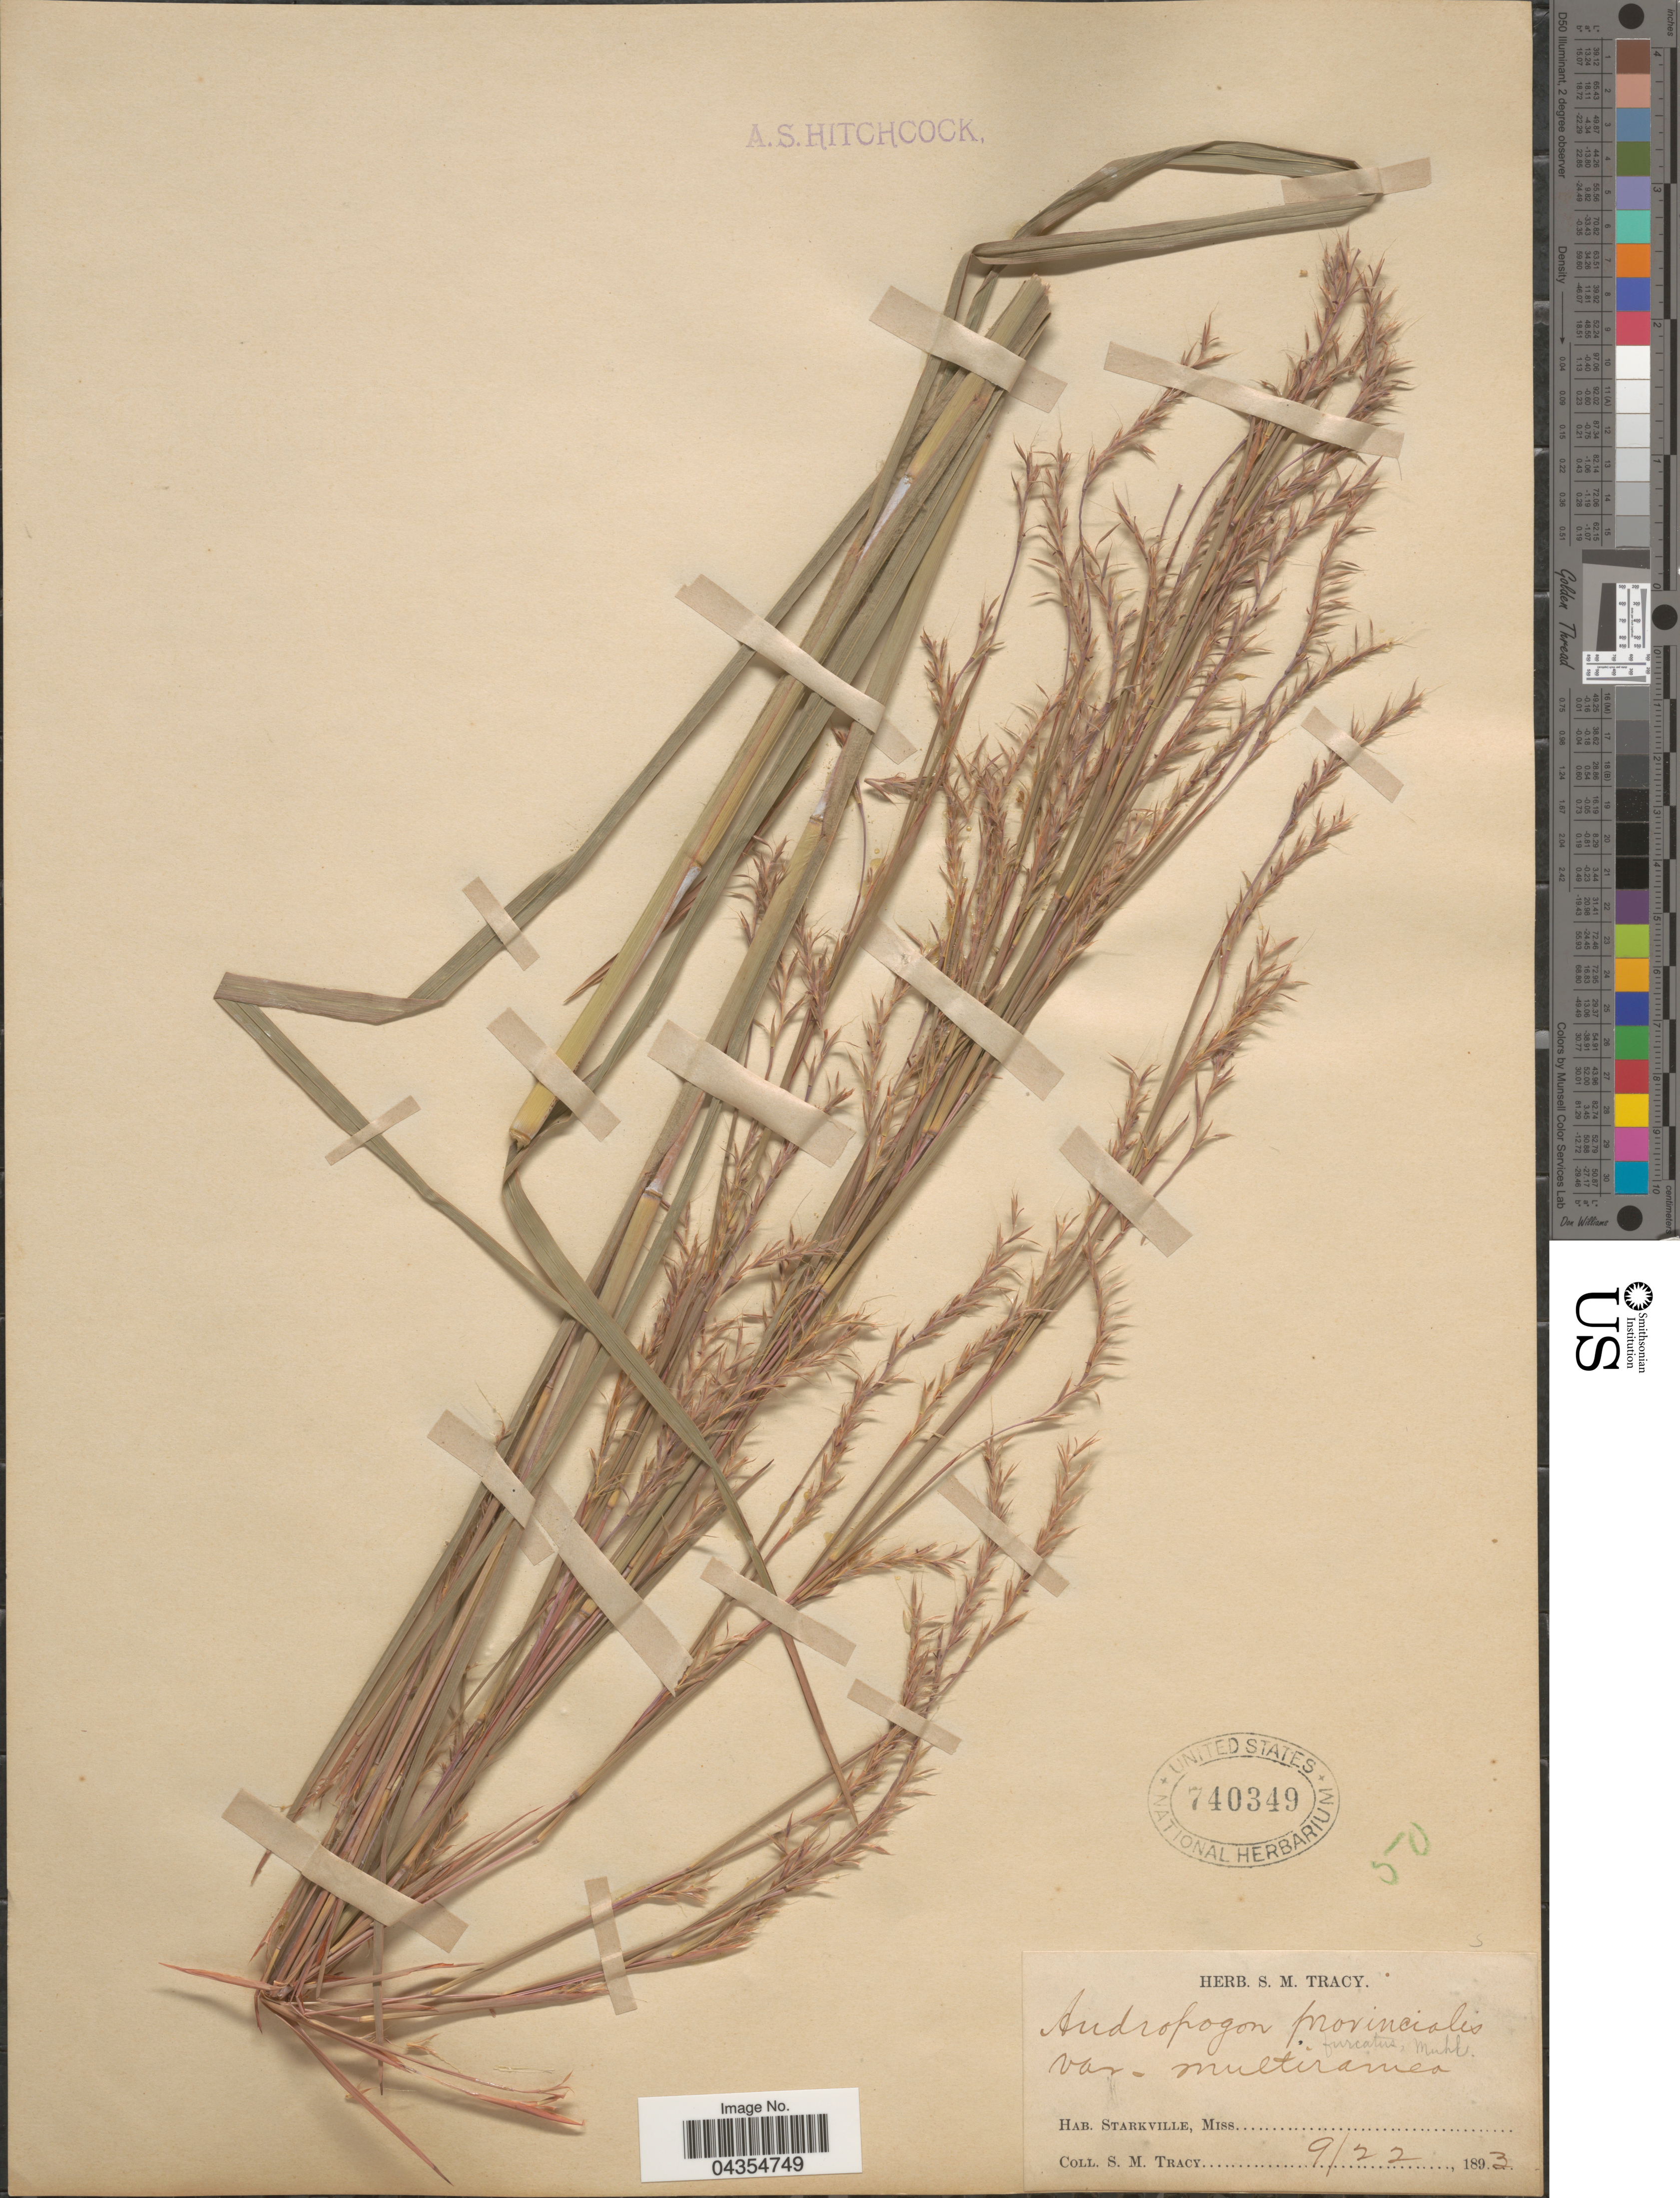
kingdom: Plantae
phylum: Tracheophyta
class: Liliopsida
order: Poales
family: Poaceae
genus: Schizachyrium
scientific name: Schizachyrium sanguineum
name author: (Retz.) Alston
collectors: S. M. Tracy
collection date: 1893-09-22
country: United States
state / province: Mississippi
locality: Starkville.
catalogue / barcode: US 740349